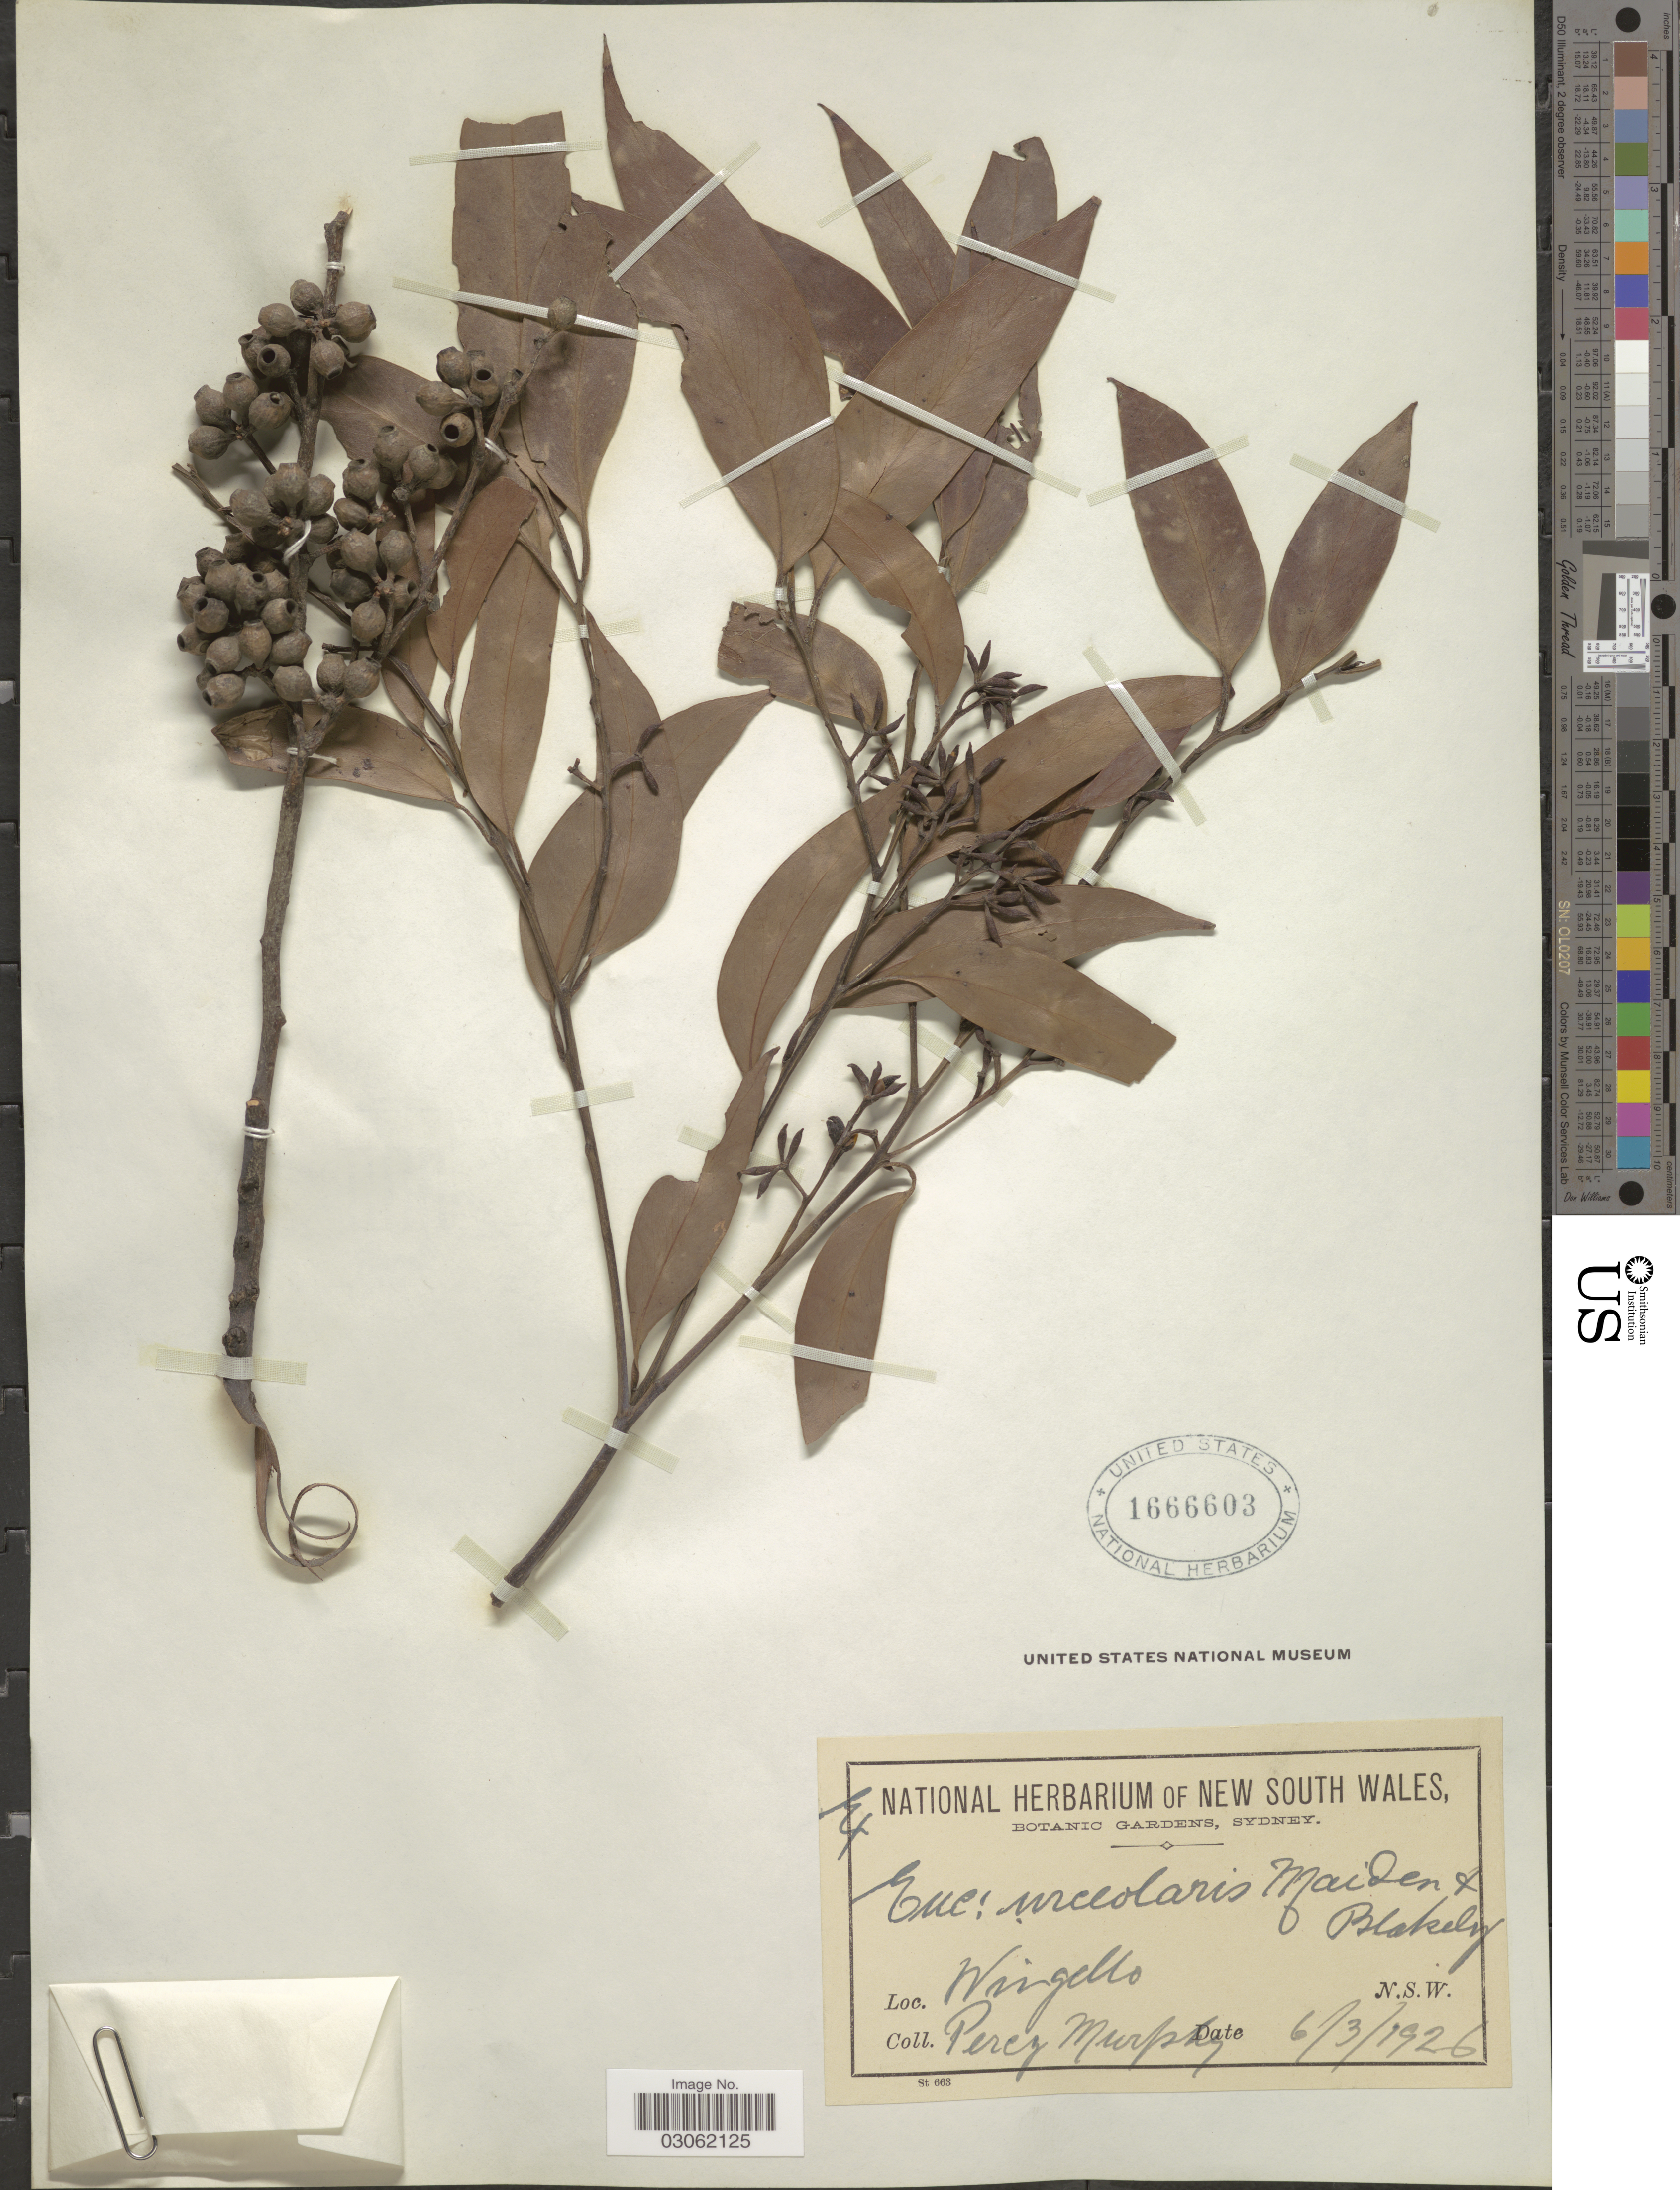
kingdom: Plantae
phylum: Tracheophyta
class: Magnoliopsida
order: Myrtales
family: Myrtaceae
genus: Eucalyptus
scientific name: Eucalyptus urceolaris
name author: Maiden & Blakely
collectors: P. Murphy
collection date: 1926-03-06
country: Australia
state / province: New South Wales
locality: Wingello. N. S. W.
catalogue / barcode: US 1666603